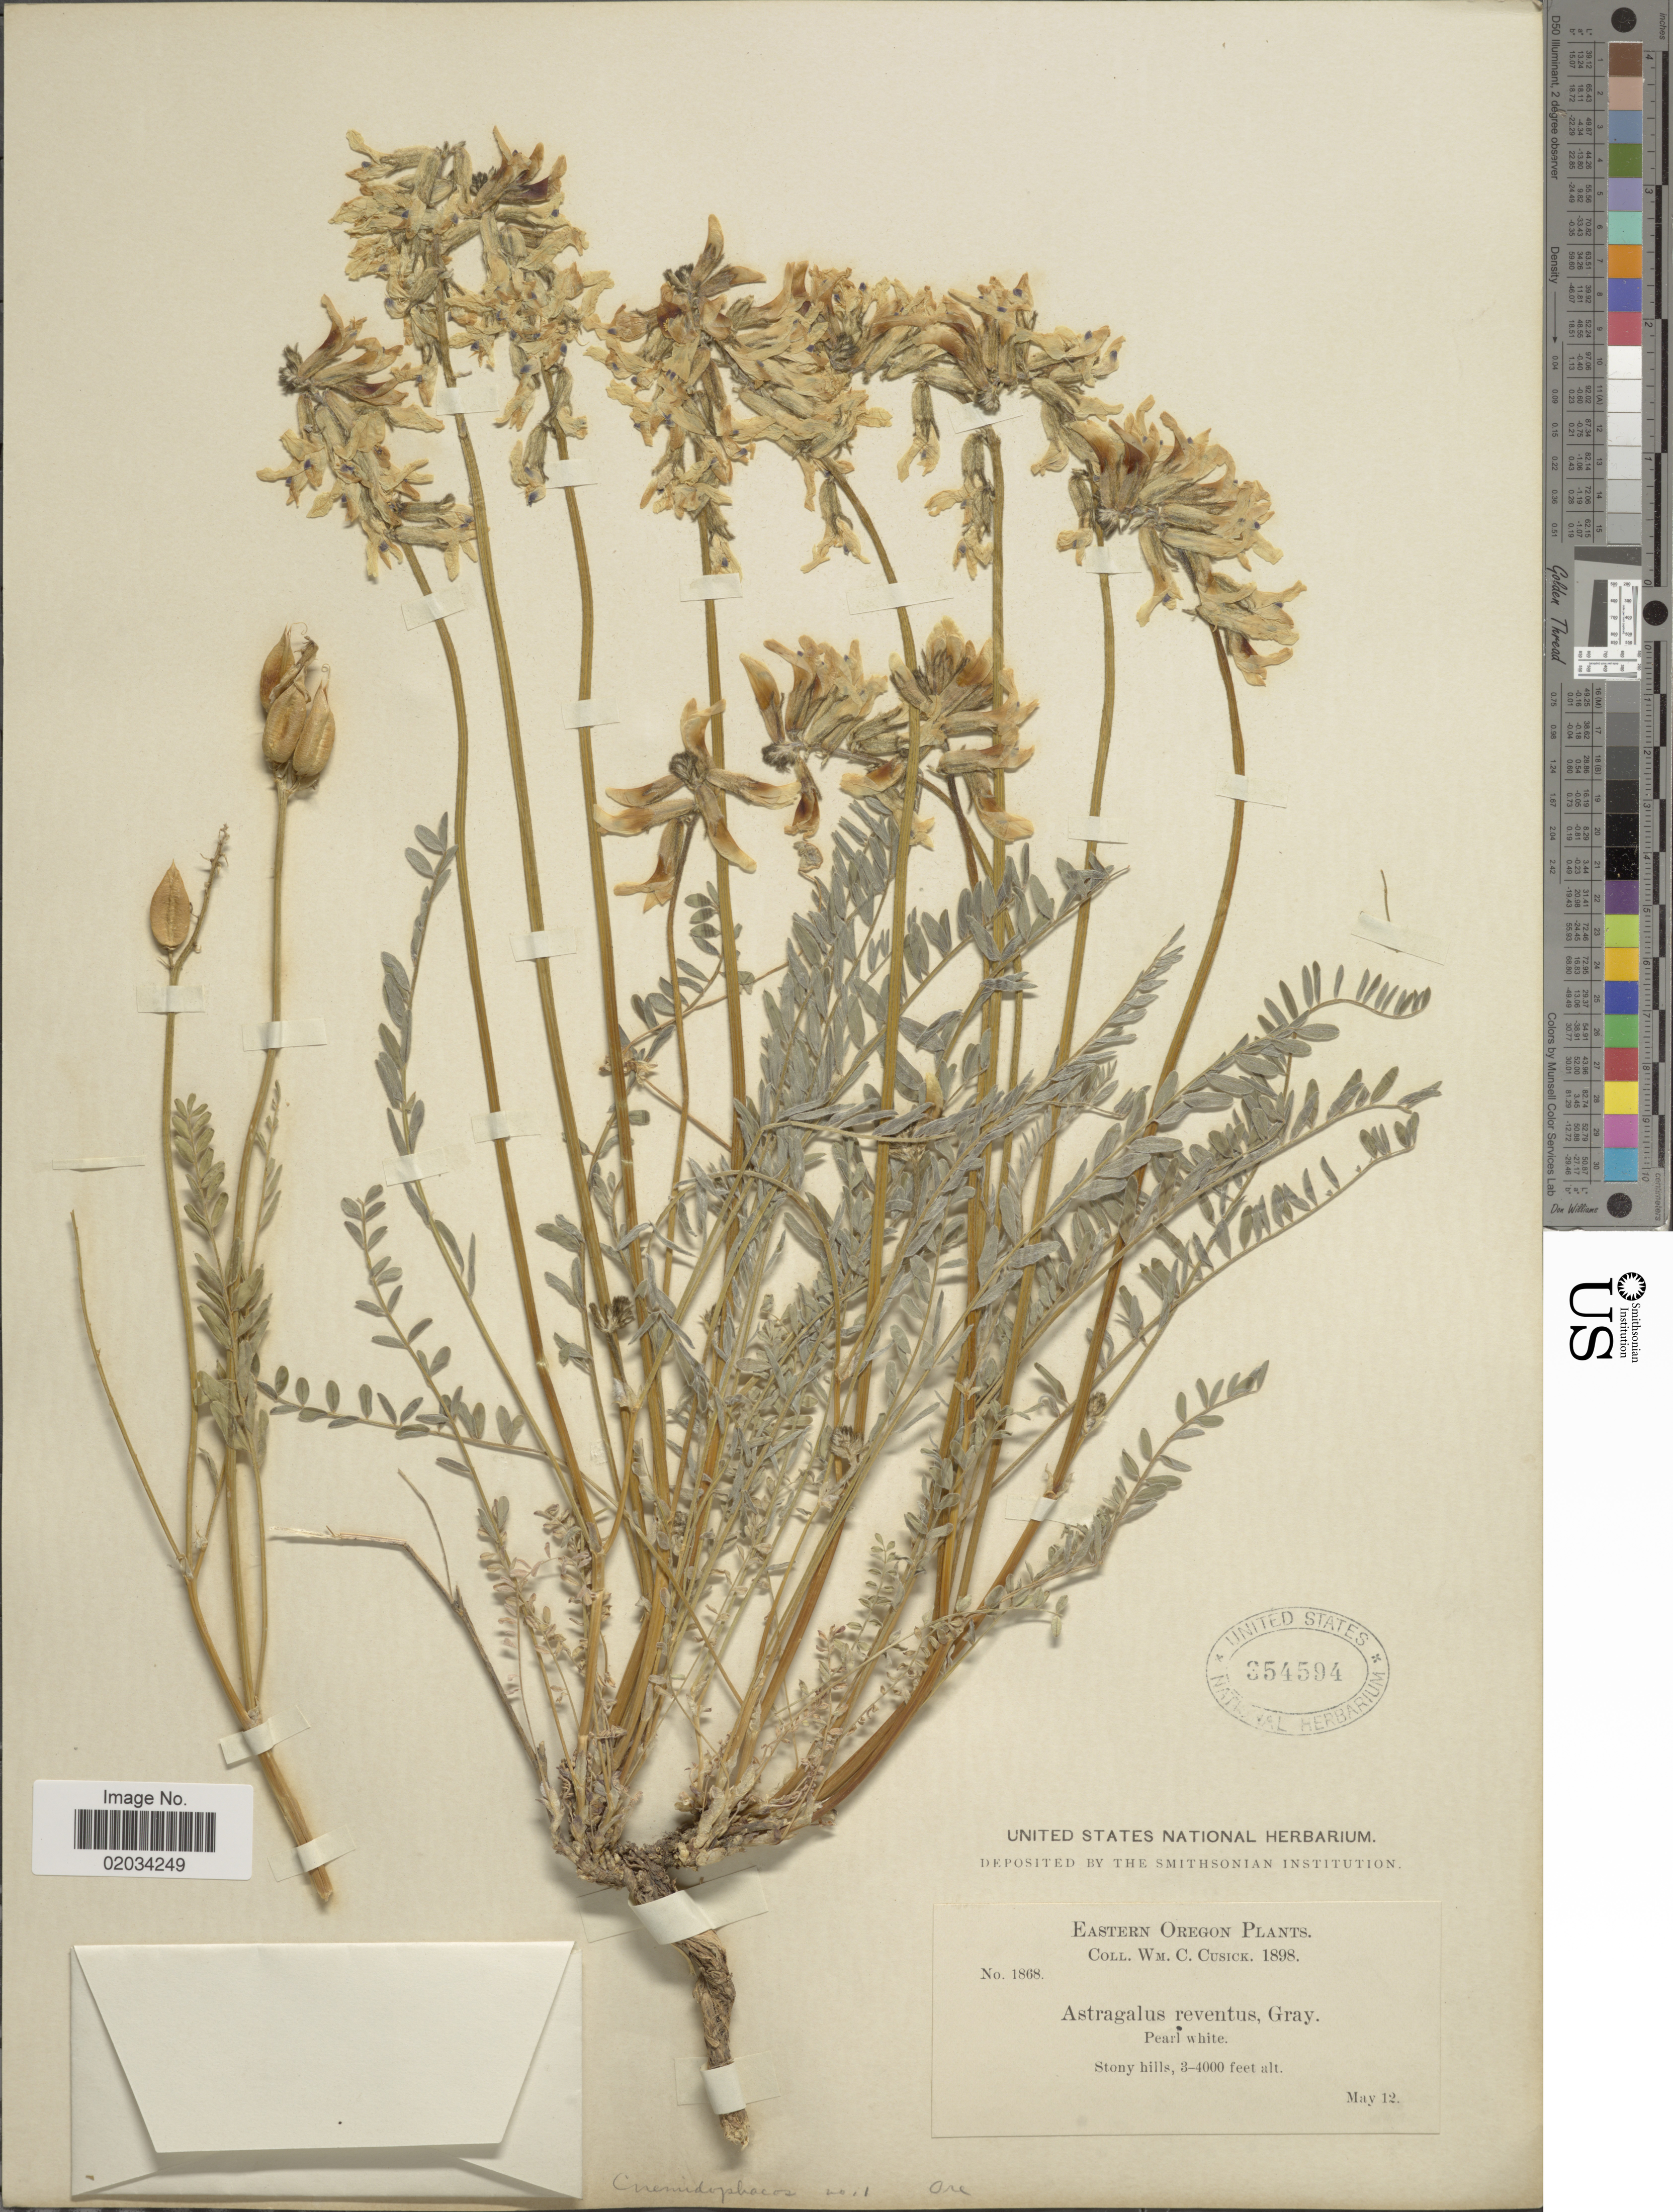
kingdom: Plantae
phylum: Tracheophyta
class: Magnoliopsida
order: Fabales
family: Fabaceae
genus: Astragalus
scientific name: Astragalus reventus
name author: A. Gray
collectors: W. C. Cusick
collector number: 1868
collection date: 1898-05-12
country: United States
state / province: Oregon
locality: Eastern Oregon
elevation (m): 914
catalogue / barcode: US 354594